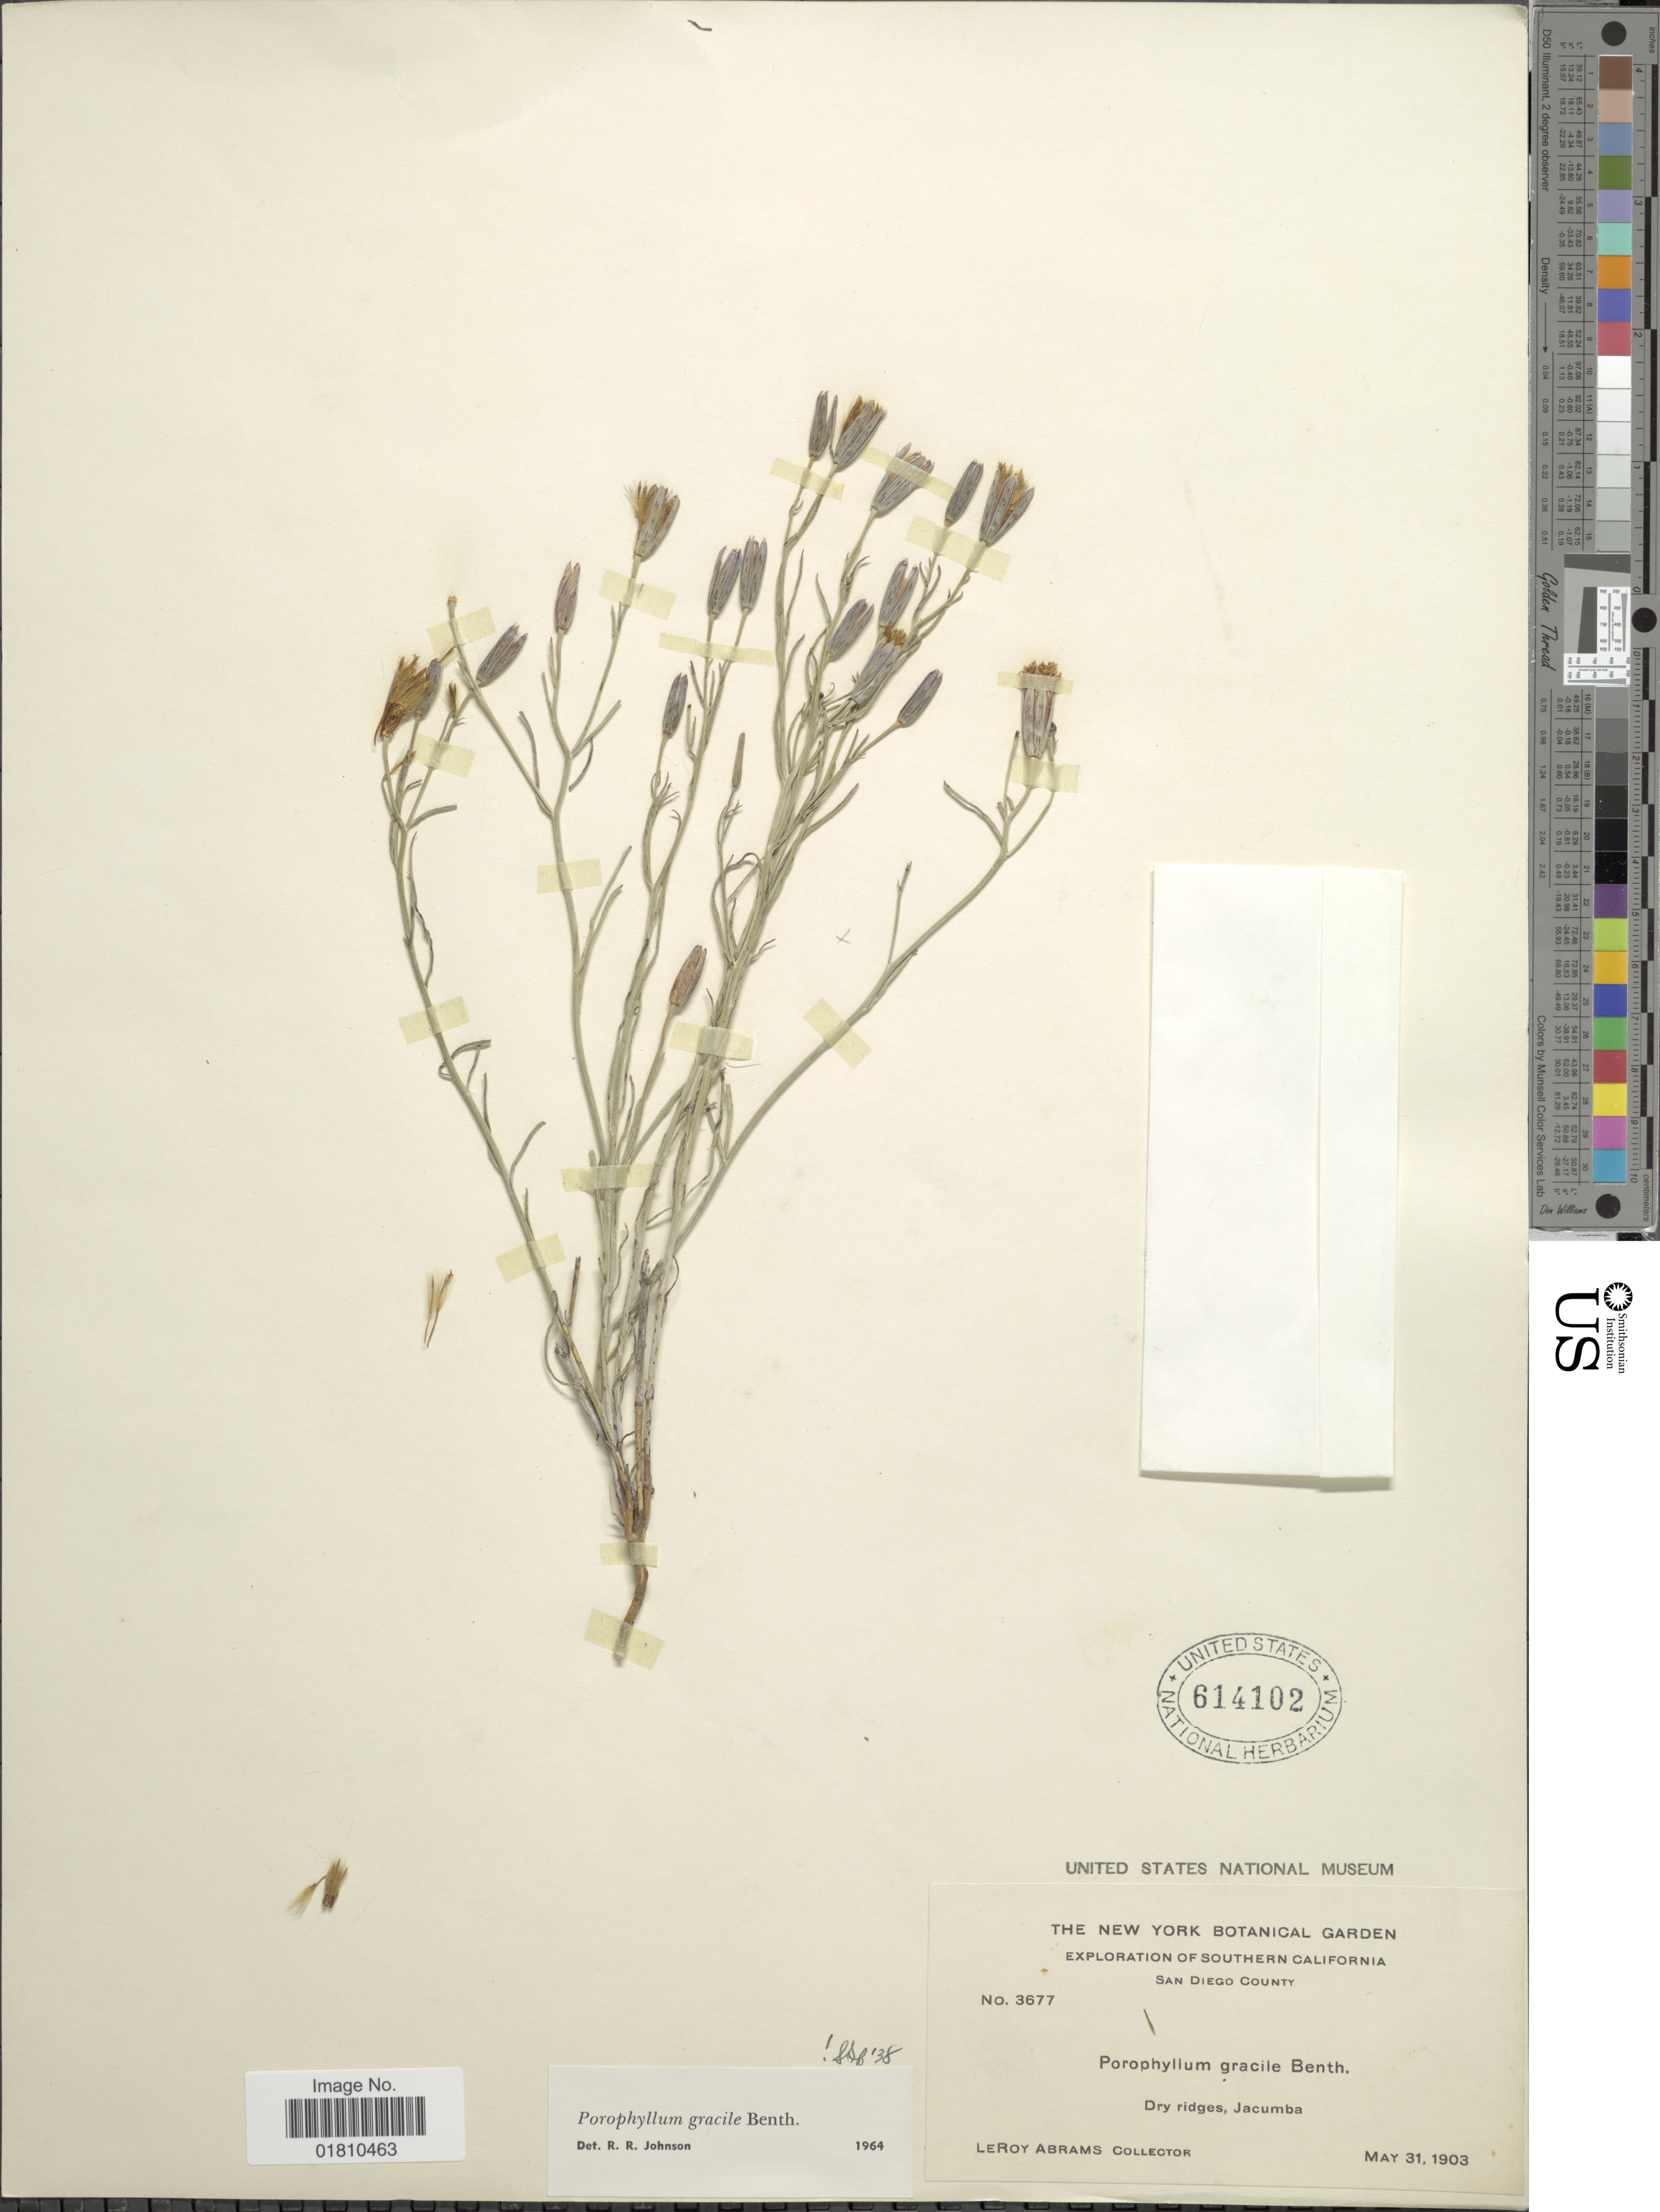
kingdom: Plantae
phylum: Tracheophyta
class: Magnoliopsida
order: Asterales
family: Asteraceae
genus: Porophyllum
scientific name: Porophyllum gracile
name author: Benth.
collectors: L. Abrams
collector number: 3677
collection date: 1903-05-31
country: United States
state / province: California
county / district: San Diego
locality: Southern California, San Diego County, dry ridges, Jacumba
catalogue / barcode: US 614102